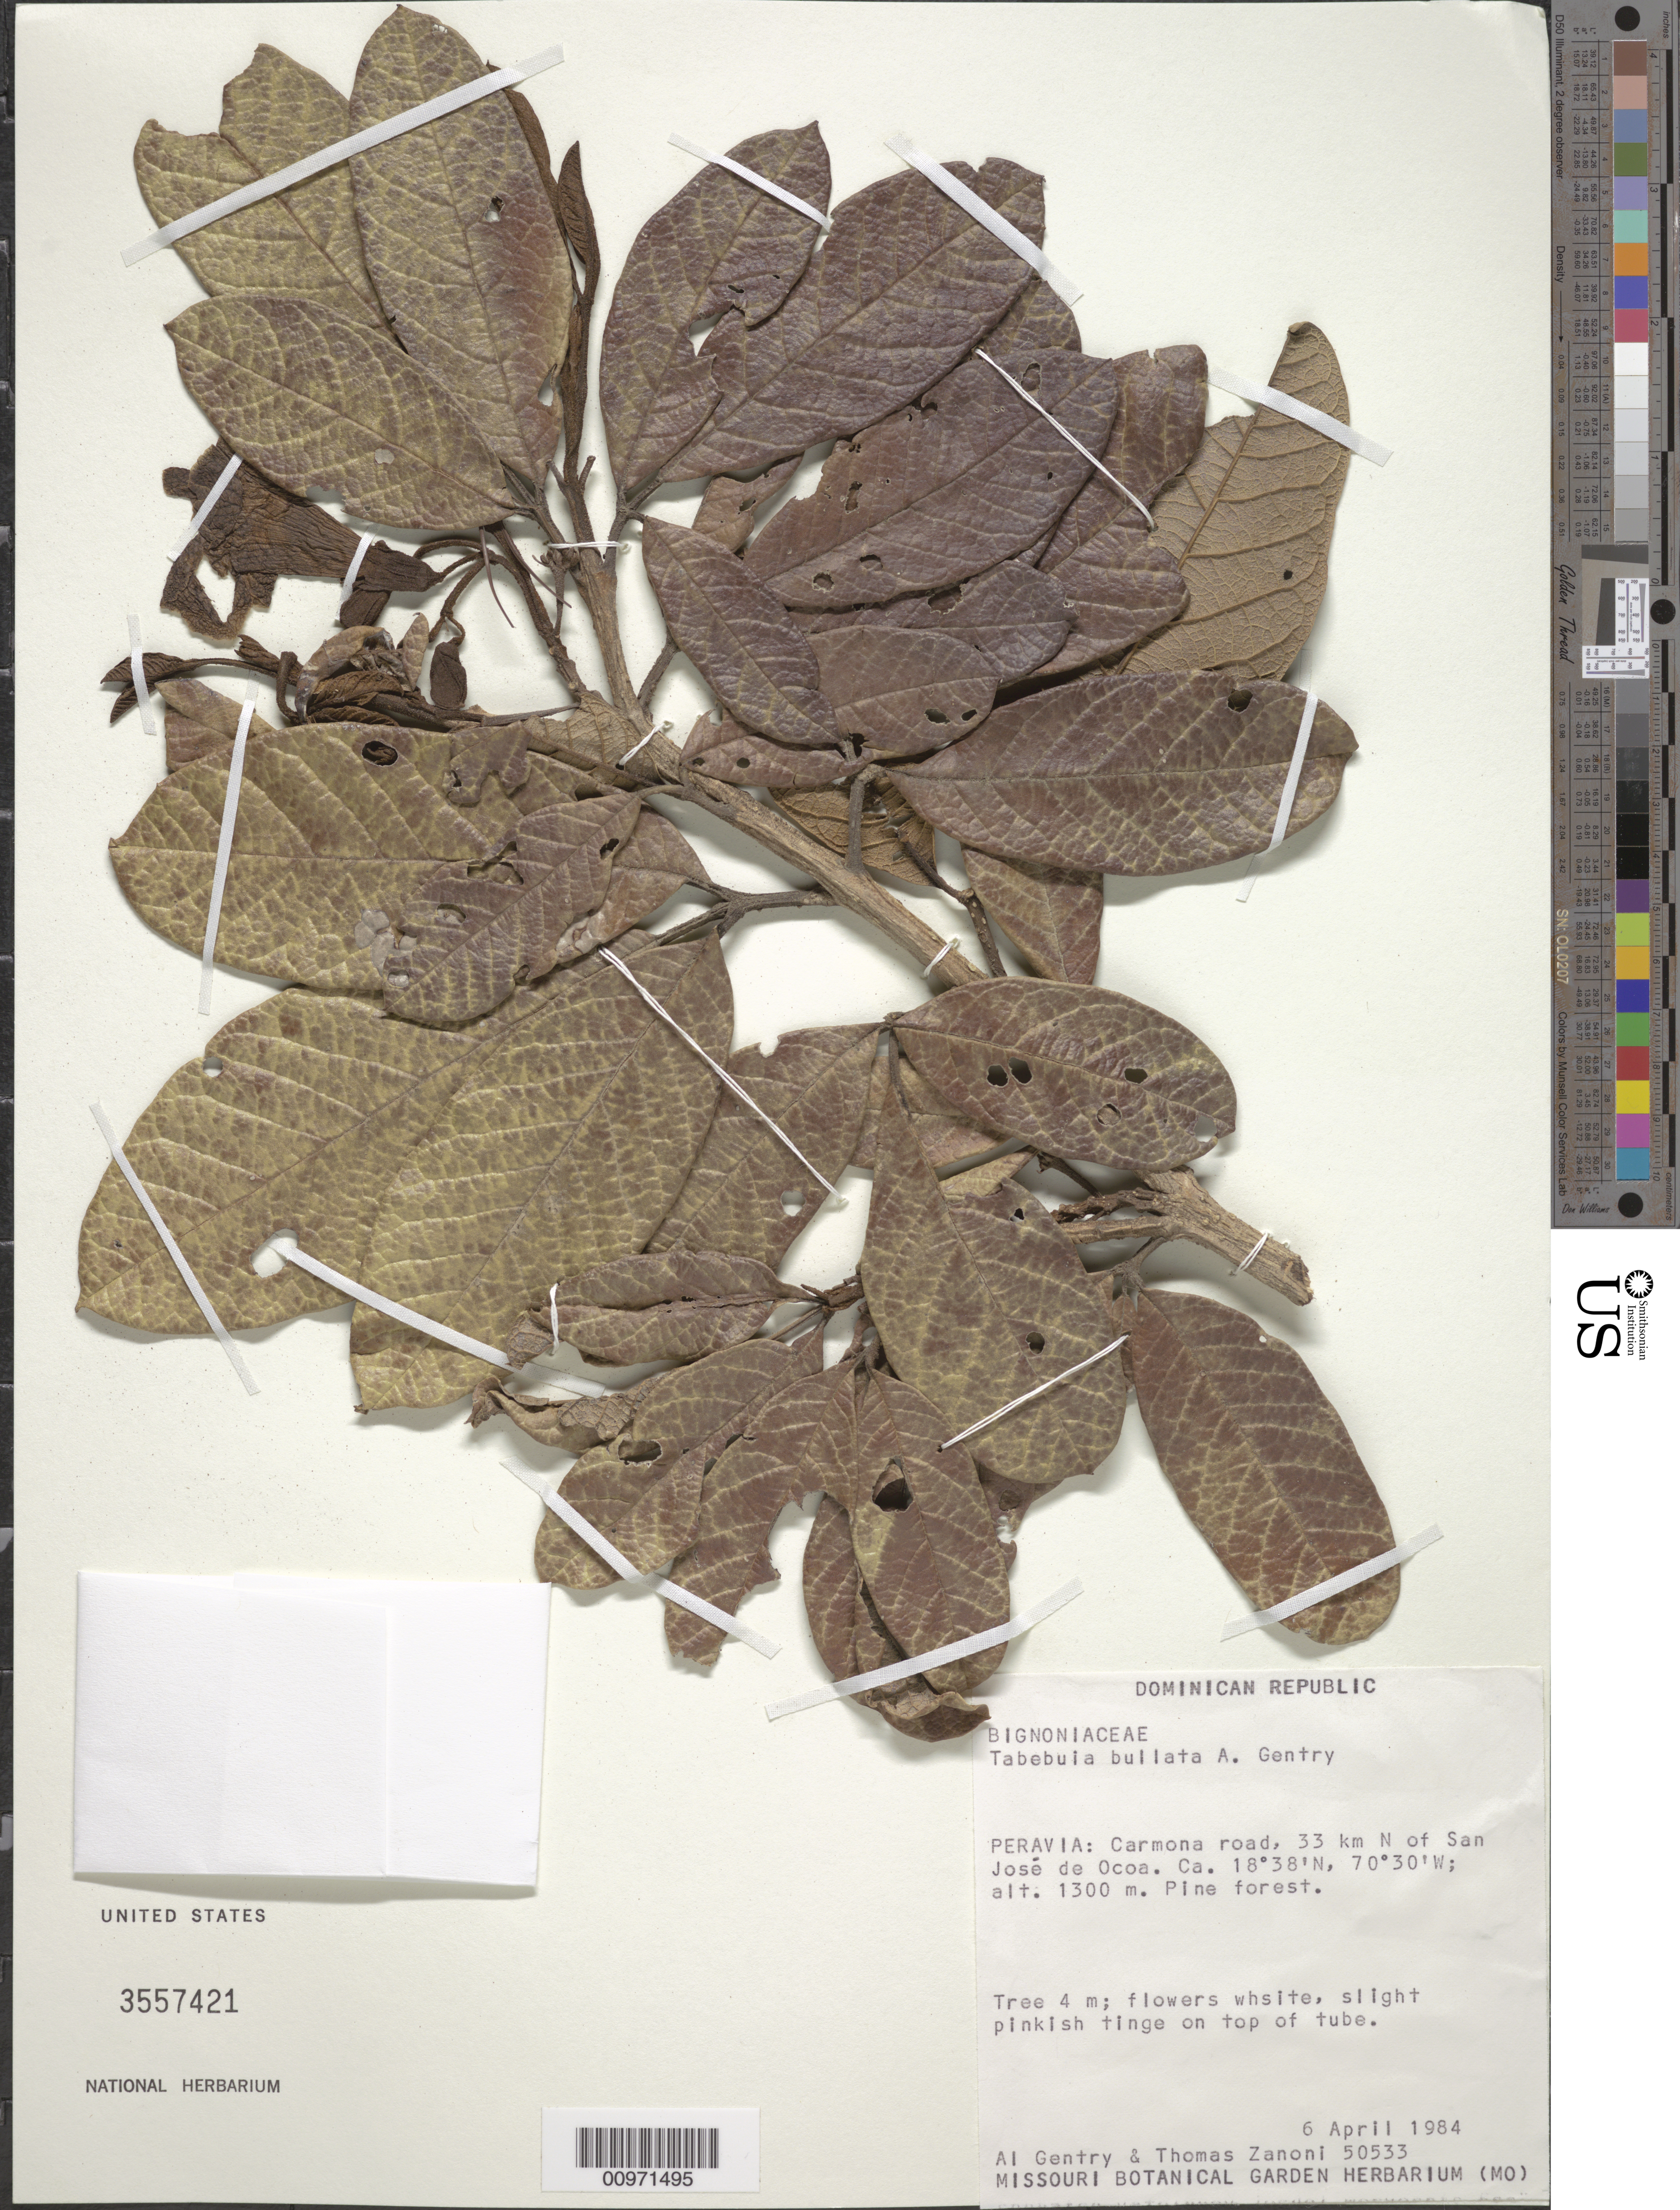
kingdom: Plantae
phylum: Tracheophyta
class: Magnoliopsida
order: Lamiales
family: Bignoniaceae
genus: Tabebuia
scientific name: Tabebuia bullata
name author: A.H. Gentry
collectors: A. H. Gentry & T. A. Zanoni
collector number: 50533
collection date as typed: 06 Apr 1985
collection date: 1985-04-06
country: Dominican Republic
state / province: Peravia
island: Hispaniola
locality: San José de Ocoa, 30 km N, road to Carmona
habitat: Pine forest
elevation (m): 1300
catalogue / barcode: US 3557421